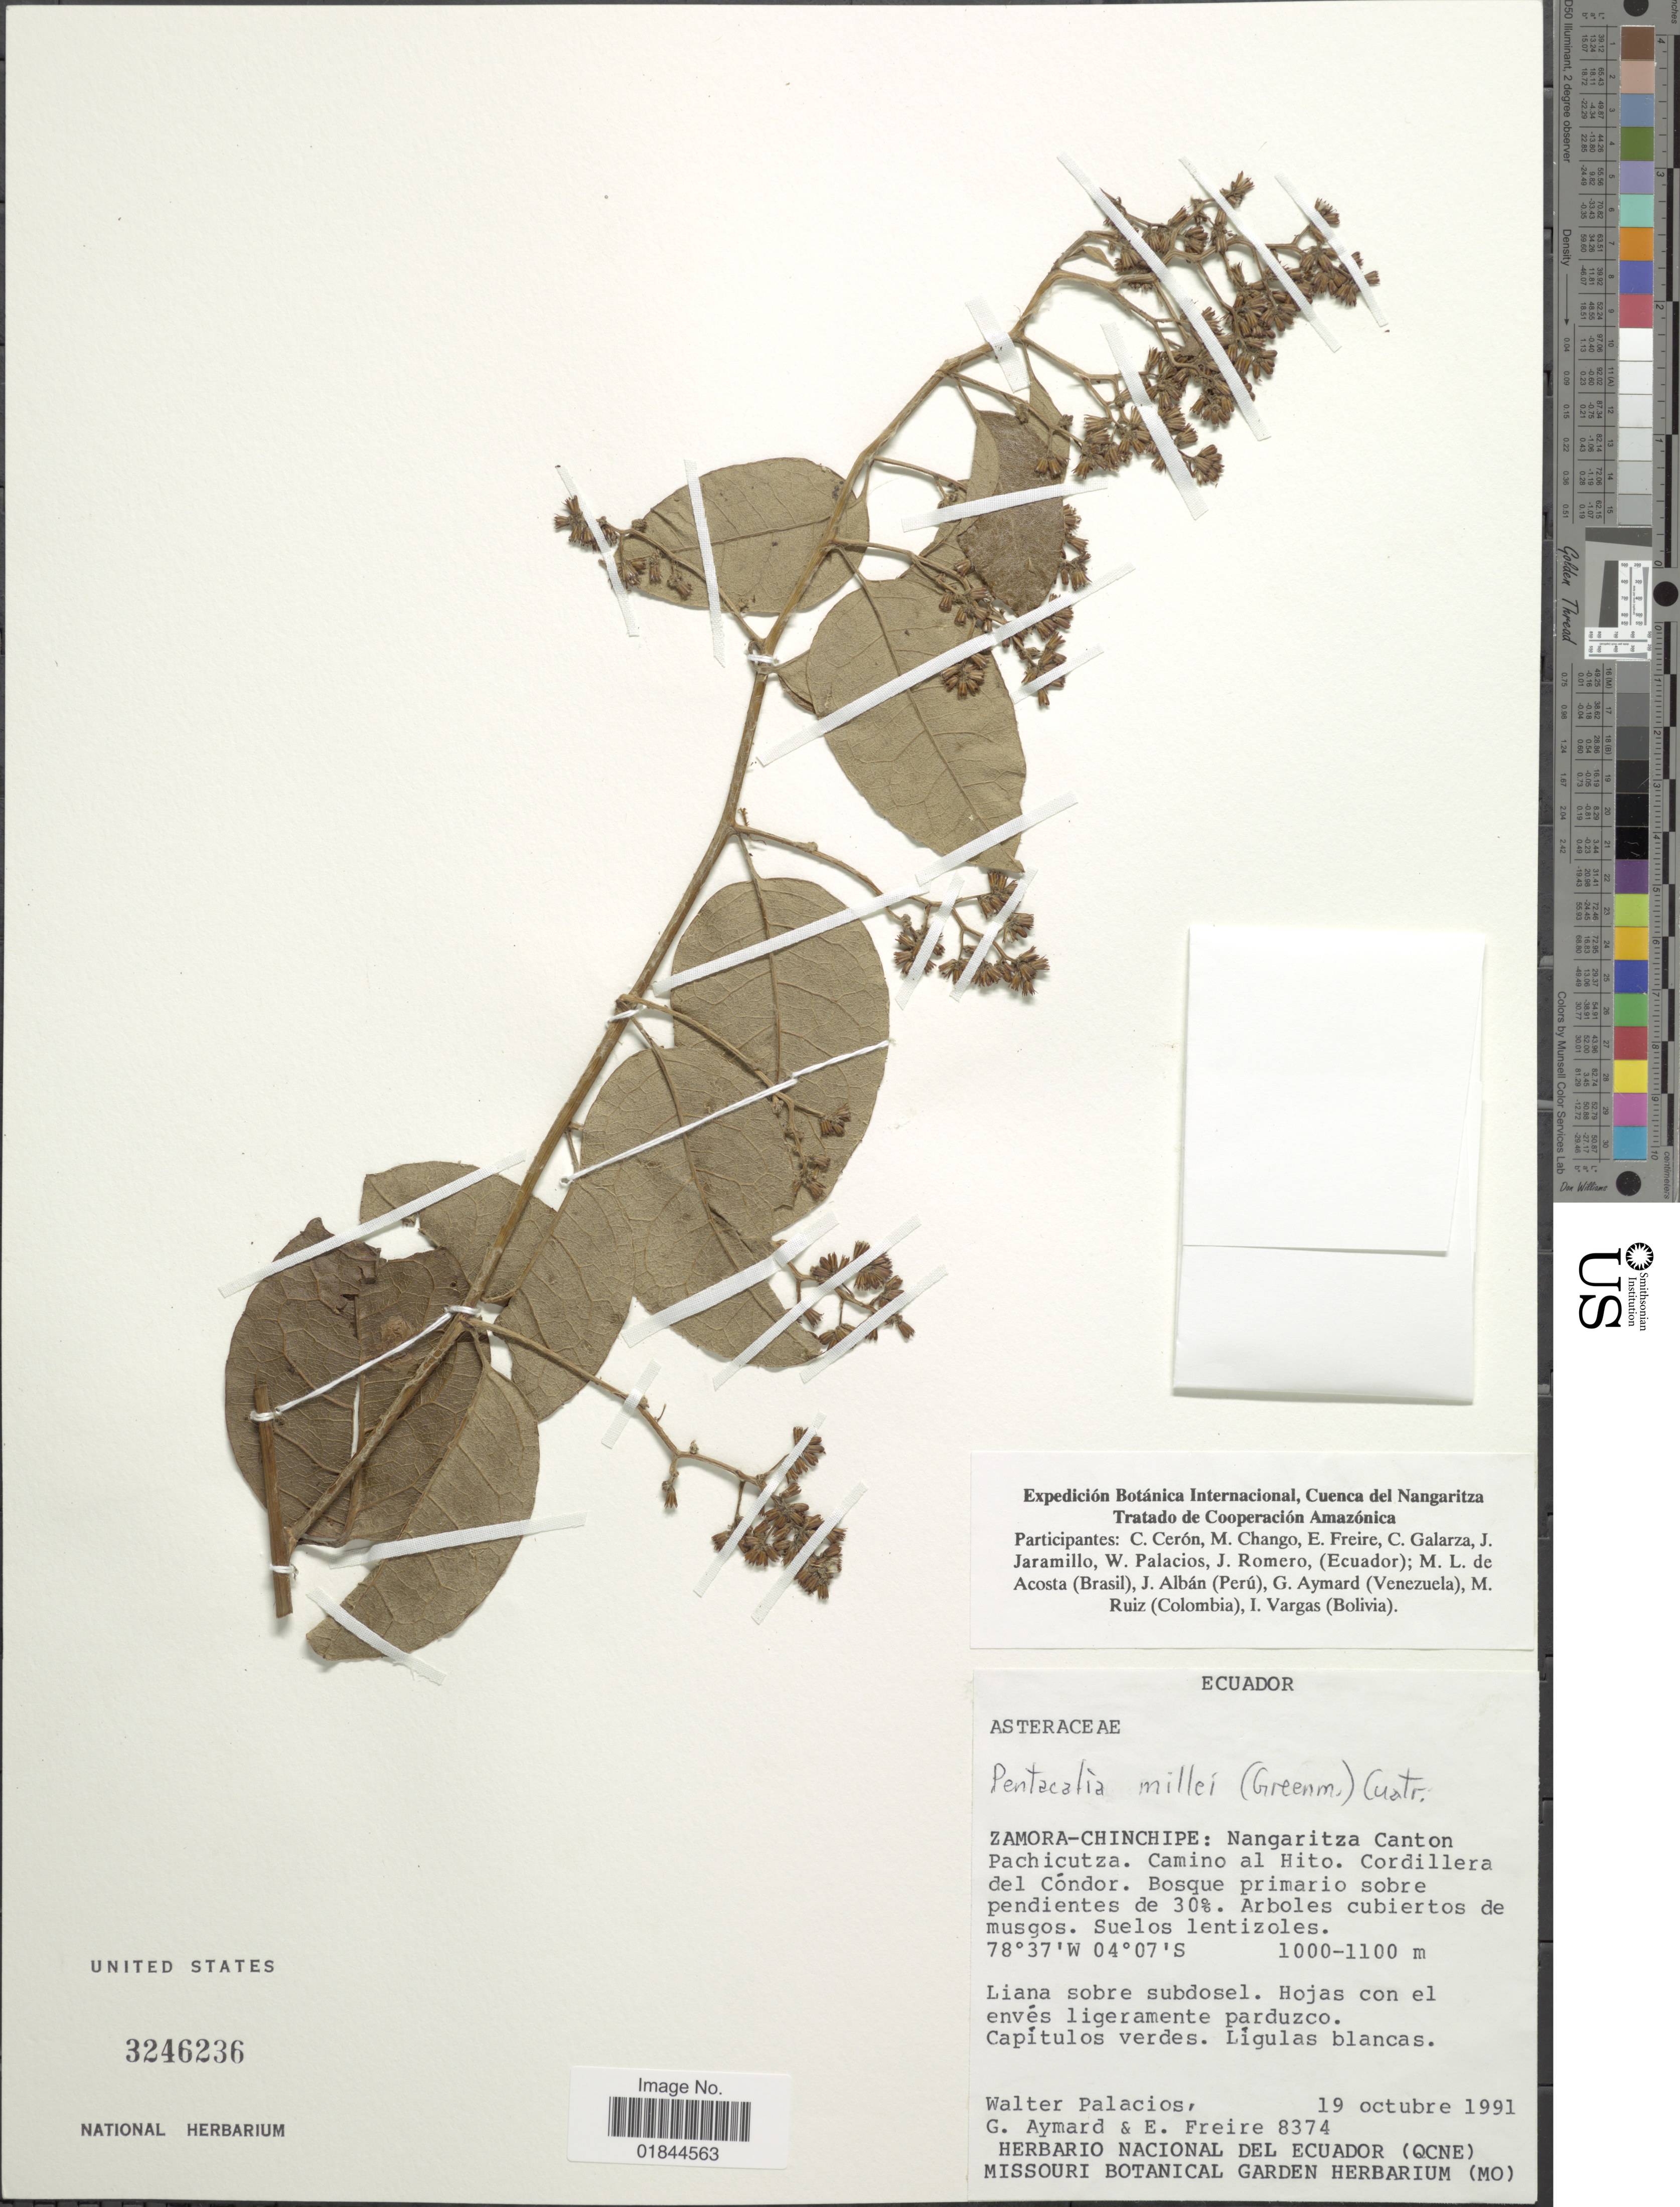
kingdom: Plantae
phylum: Tracheophyta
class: Magnoliopsida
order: Asterales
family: Asteraceae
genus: Pentacalia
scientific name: Pentacalia millei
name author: (Greenm.) Cuatrec.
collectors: W. Palacios, G. A. Aymard & E. Freire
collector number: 8374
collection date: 1991-10-19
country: Ecuador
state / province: Zamora-Chinchipe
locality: Nangaritza Canton Pachicutza, Camino al Hito, Cordillera del Condor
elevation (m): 1000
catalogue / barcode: US 3246236